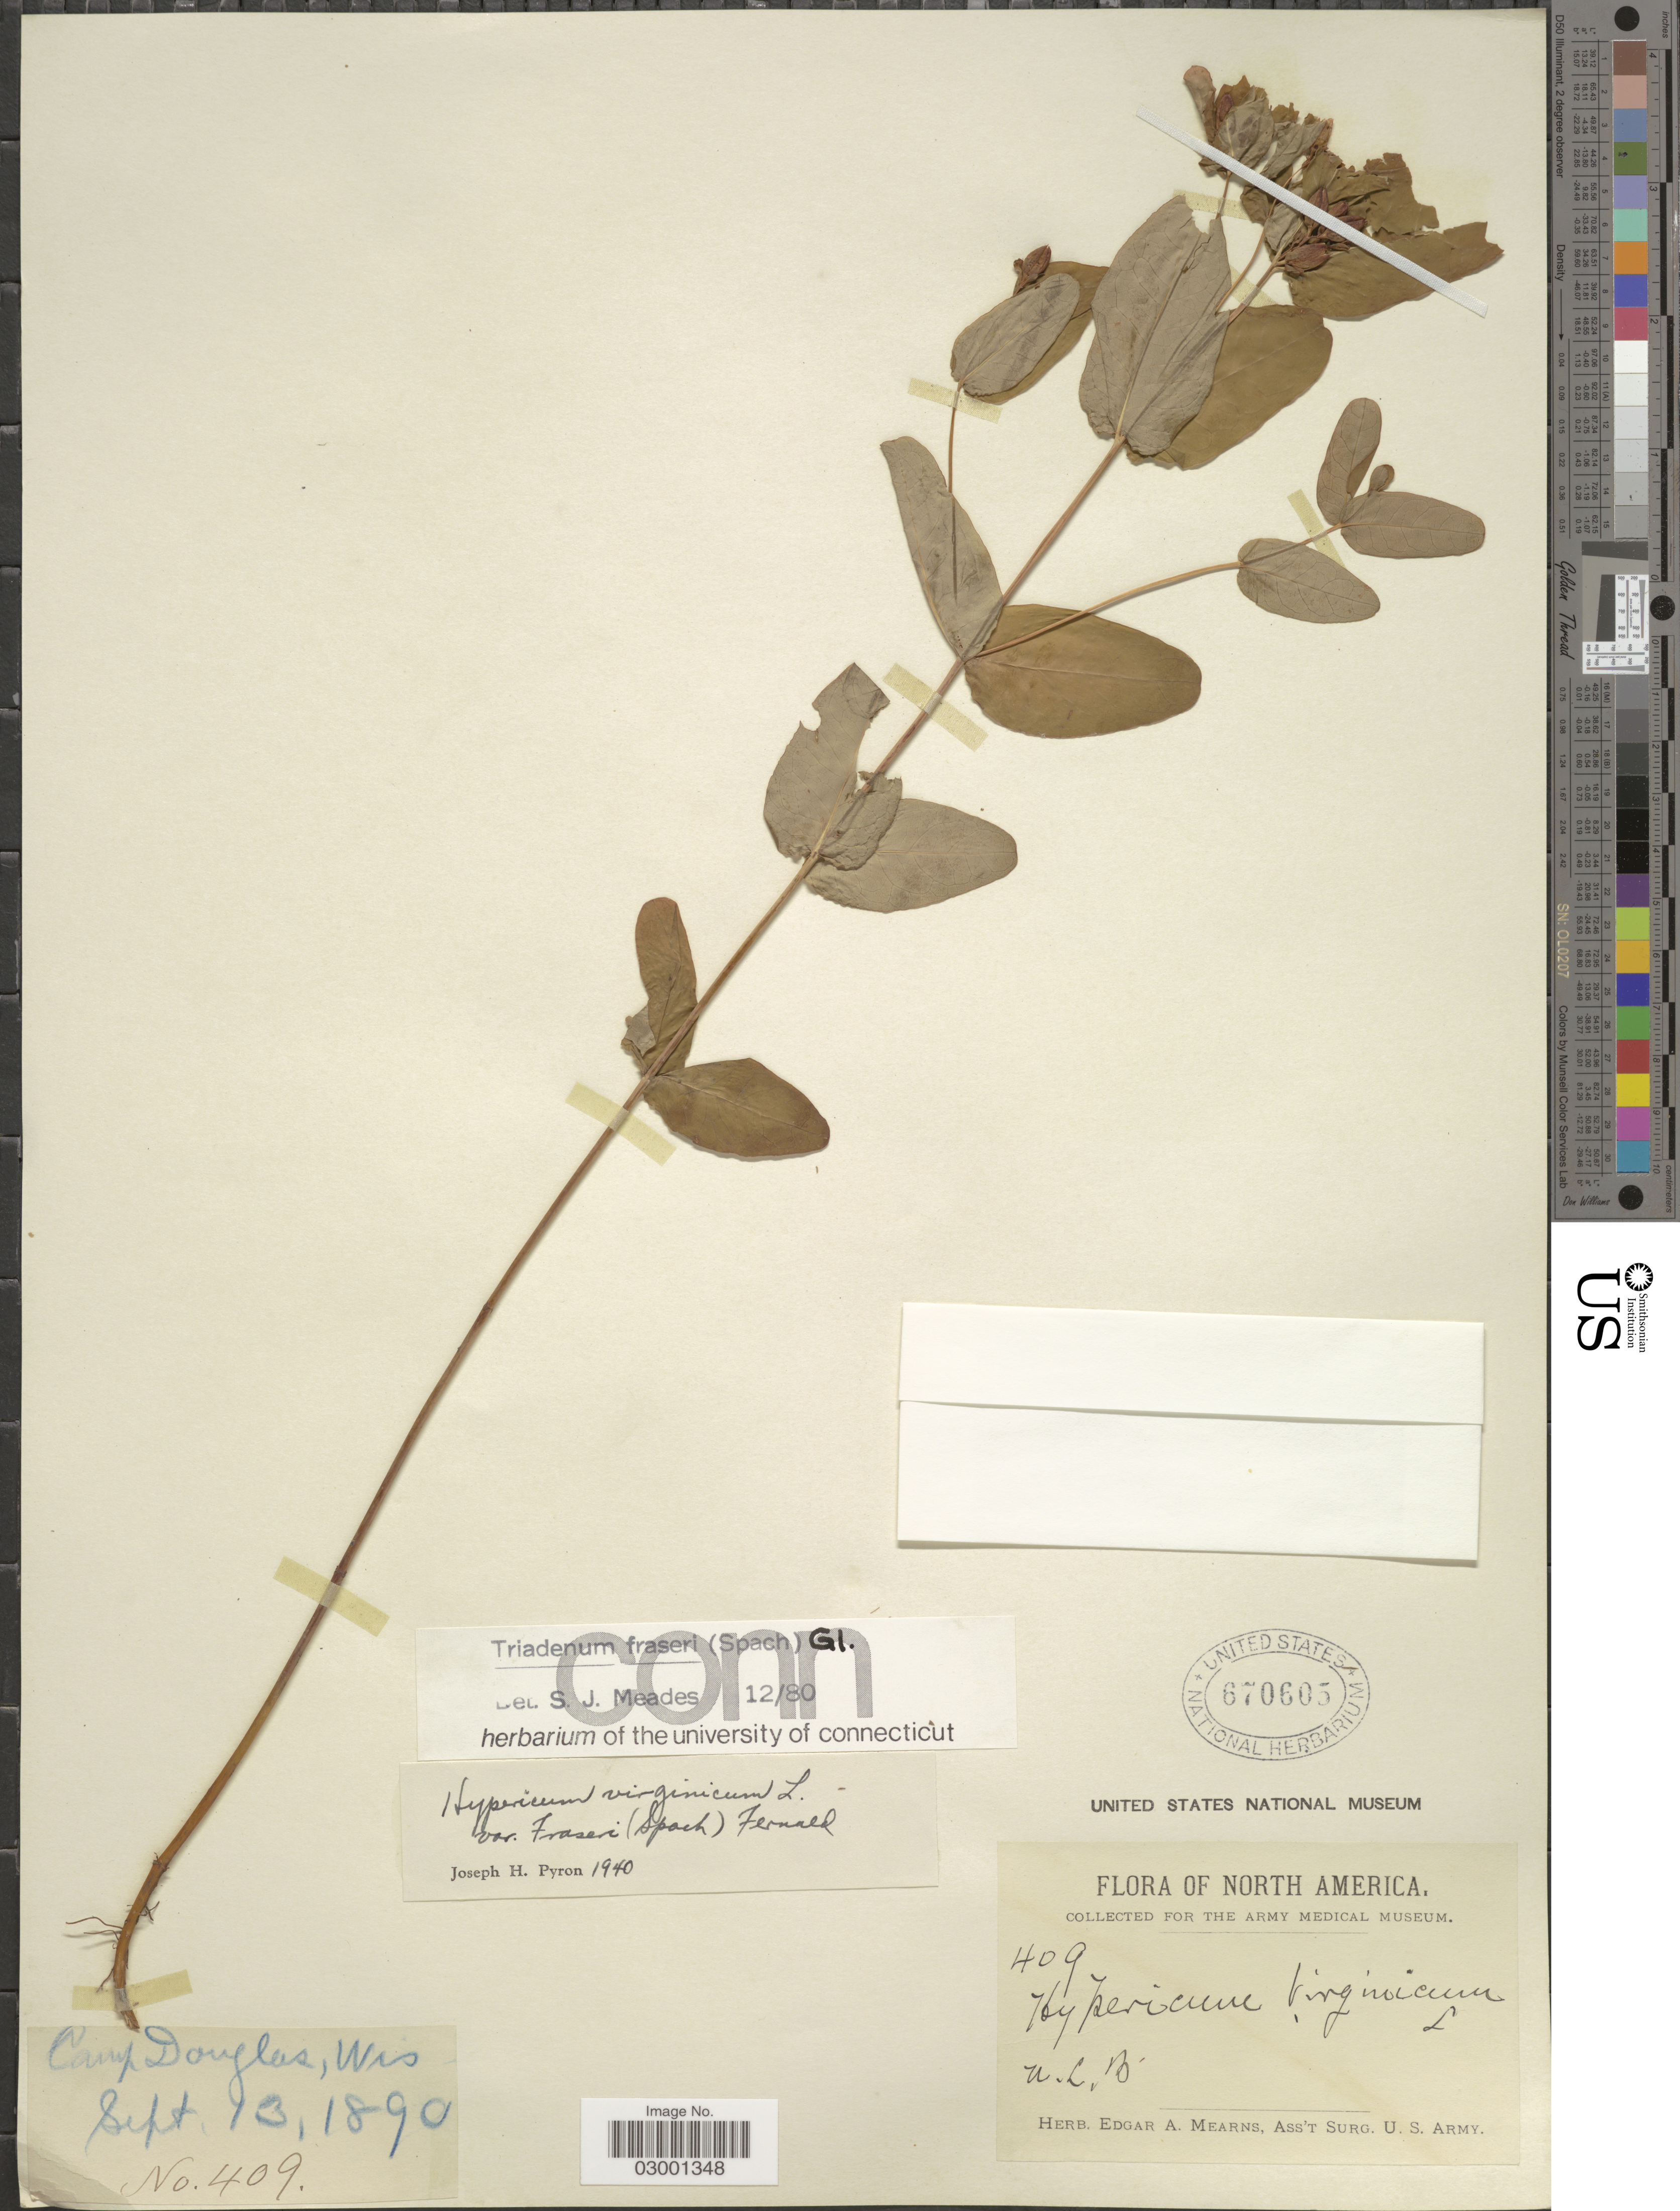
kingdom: Plantae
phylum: Tracheophyta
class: Magnoliopsida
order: Malpighiales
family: Hypericaceae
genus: Hypericum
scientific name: Hypericum fraseri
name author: Steud.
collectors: ex herb. Edgar A. Mearns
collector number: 409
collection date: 1890-09-13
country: United States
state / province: Wisconsin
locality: Camp Douglas.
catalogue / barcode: US 670605